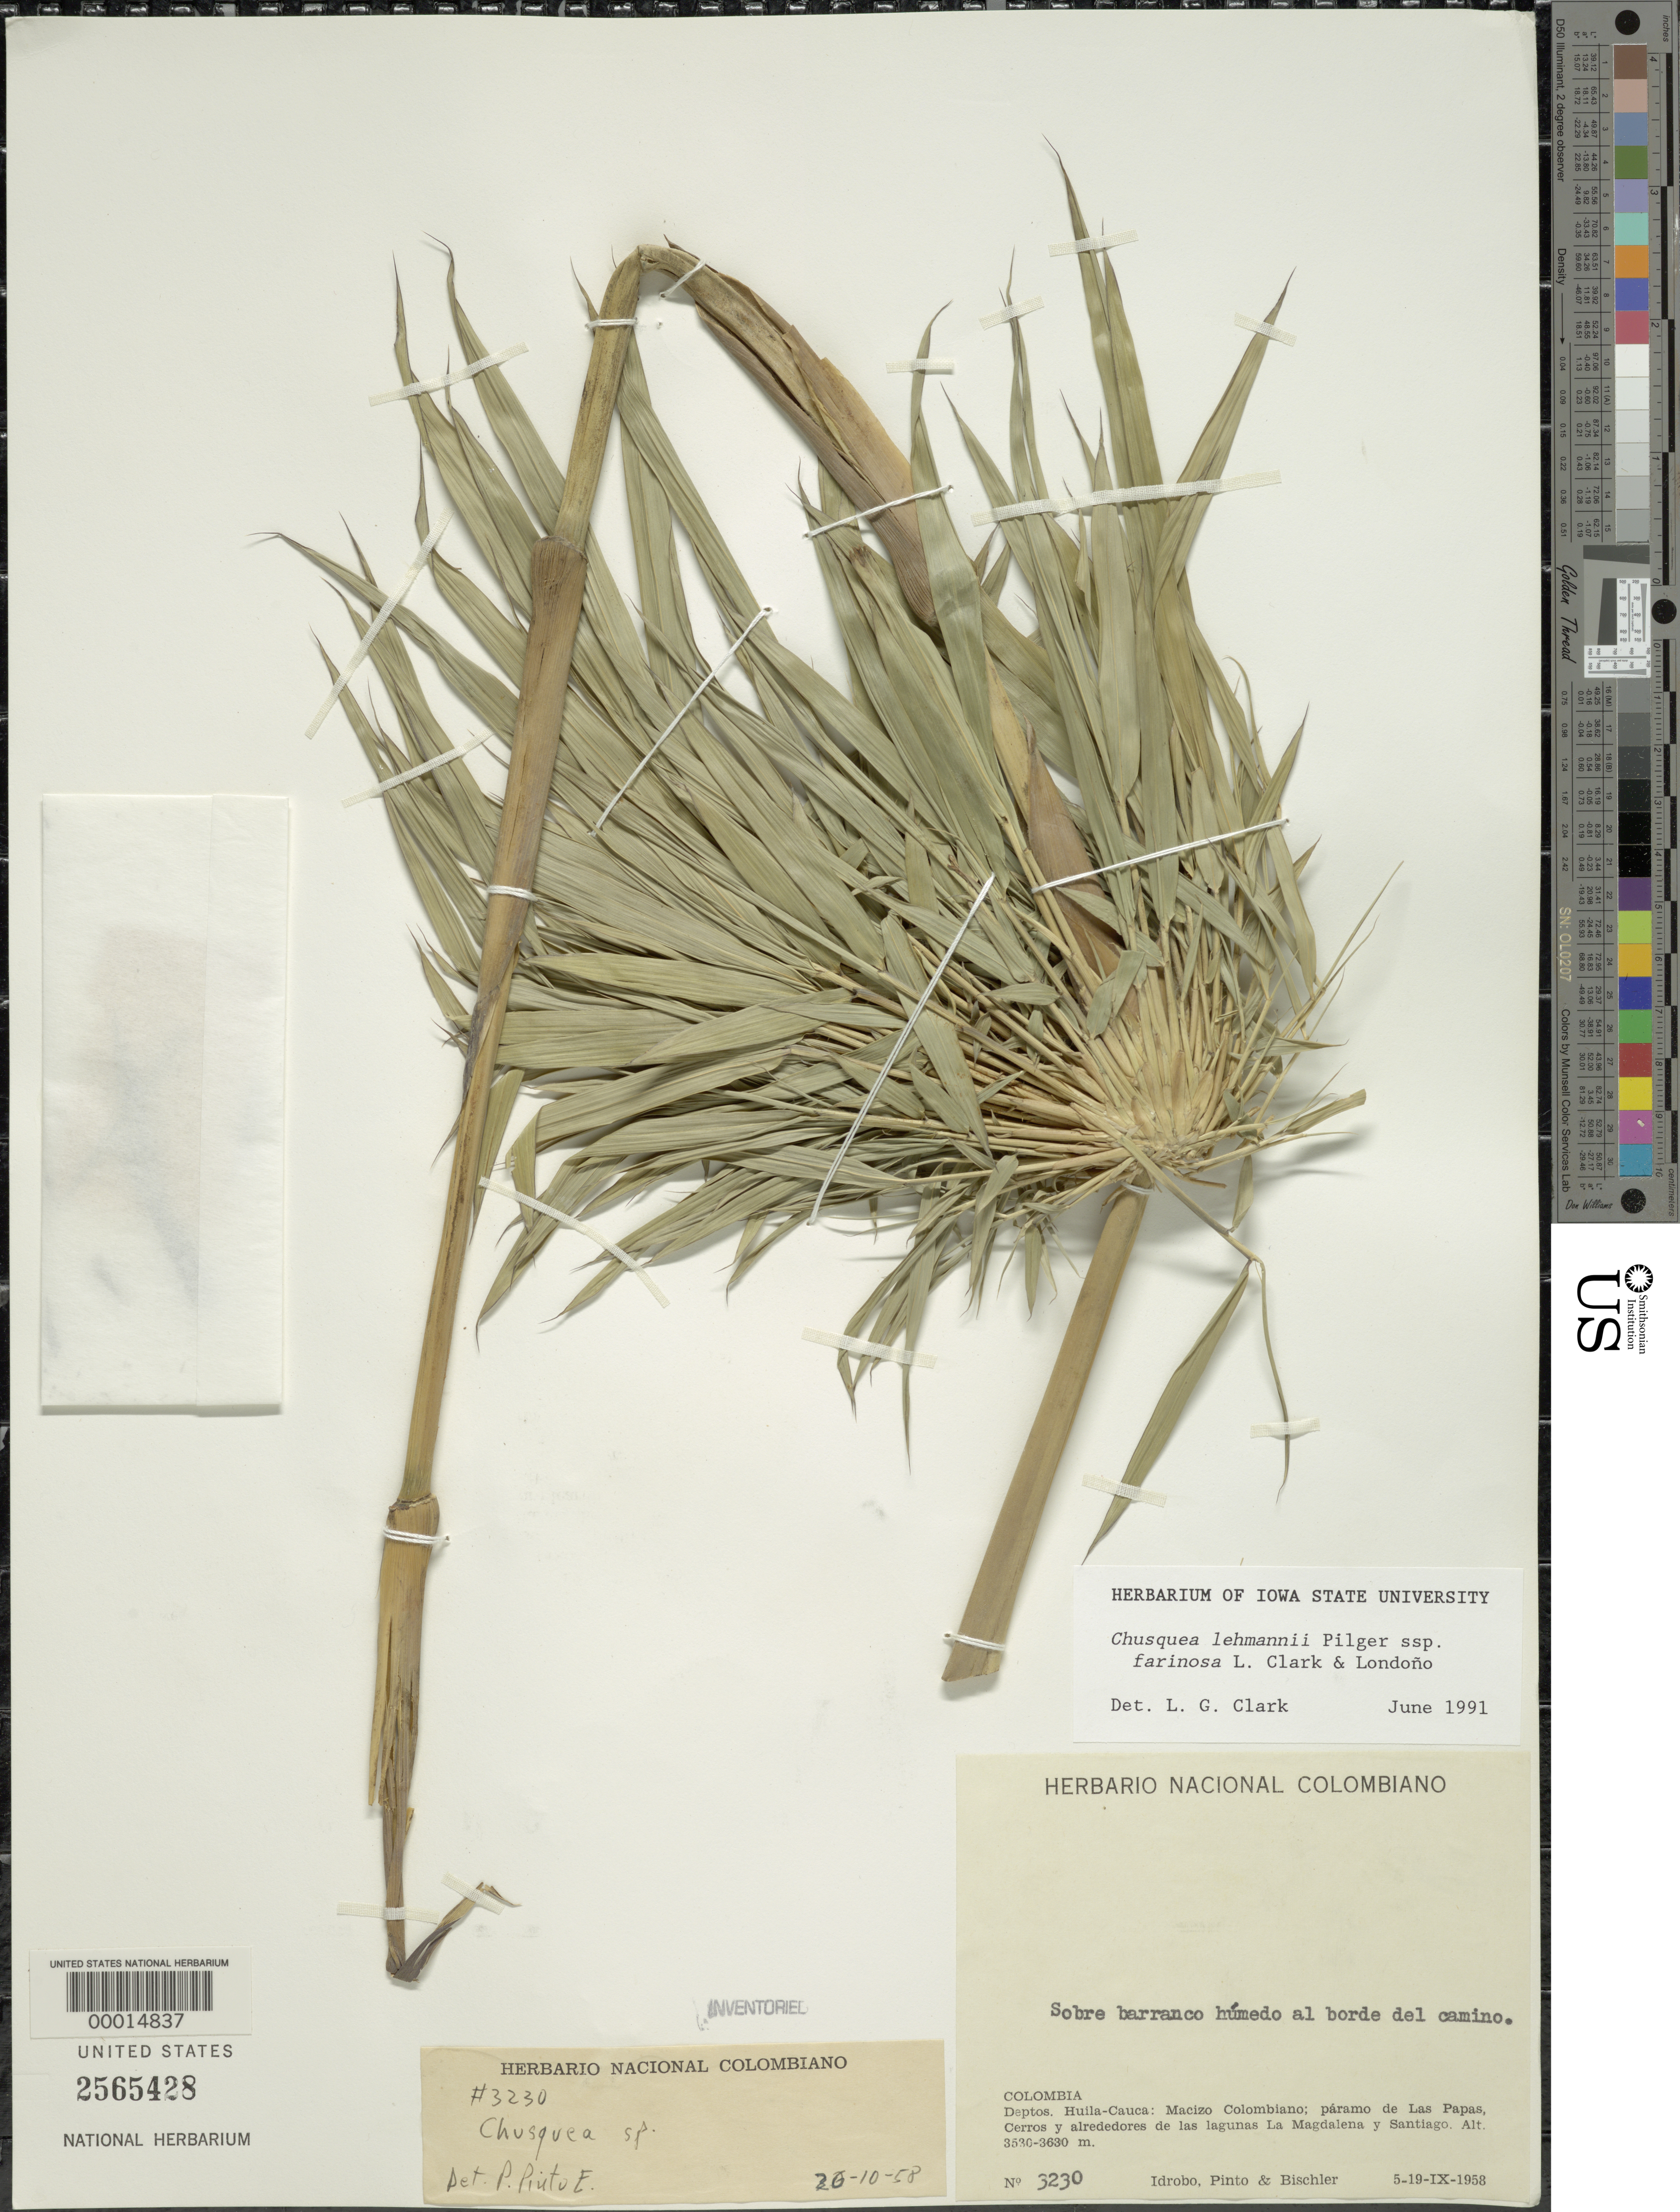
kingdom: Plantae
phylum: Tracheophyta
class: Liliopsida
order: Poales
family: Poaceae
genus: Chusquea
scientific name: Chusquea lehmannii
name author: Pilg.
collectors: J. M. Idrobo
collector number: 3230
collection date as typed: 05 Sep 1958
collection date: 1958-09-05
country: Colombia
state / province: Cauca / Huila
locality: Macizo Colombiano, Paramo de las Papas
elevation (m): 3530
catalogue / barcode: US 2565428